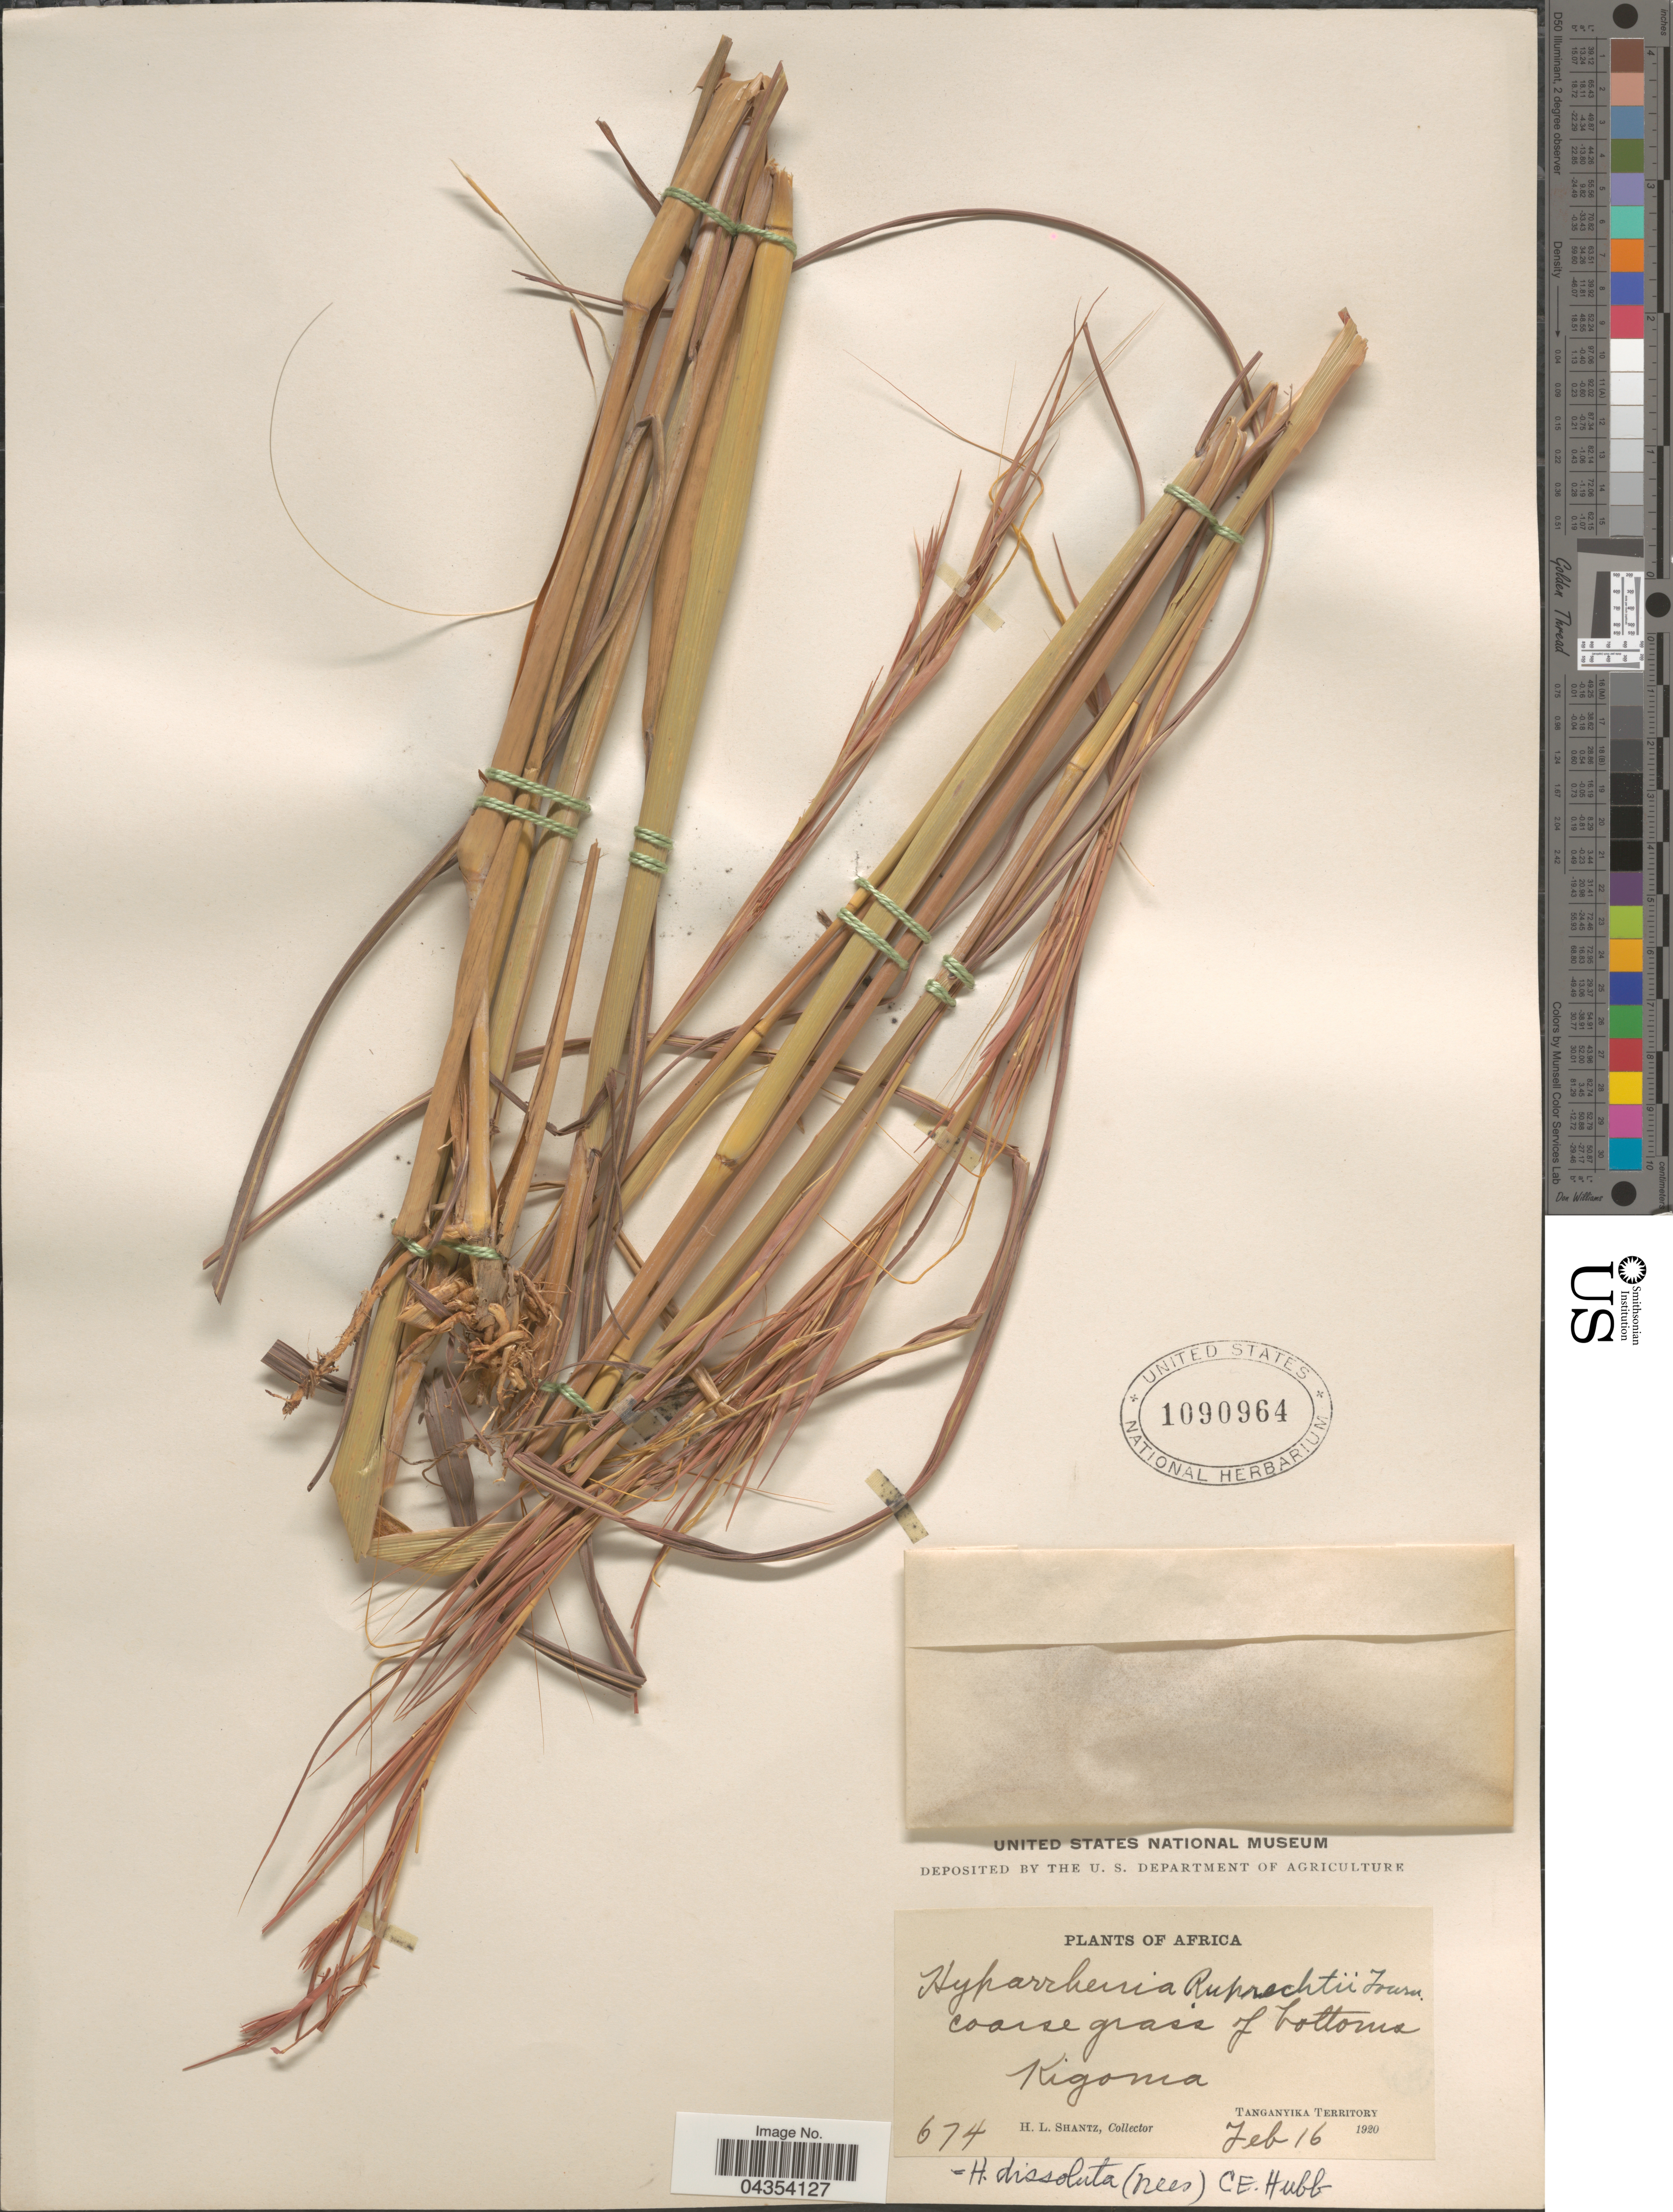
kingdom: Plantae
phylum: Tracheophyta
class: Liliopsida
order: Poales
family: Poaceae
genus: Hyperthelia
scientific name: Hyperthelia dissoluta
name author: (Nees ex Steud.) Clayton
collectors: H. Shantz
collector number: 674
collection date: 1920-02-16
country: Tanzania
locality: Kigoma. Tanganyika Territory.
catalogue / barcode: US 1090964